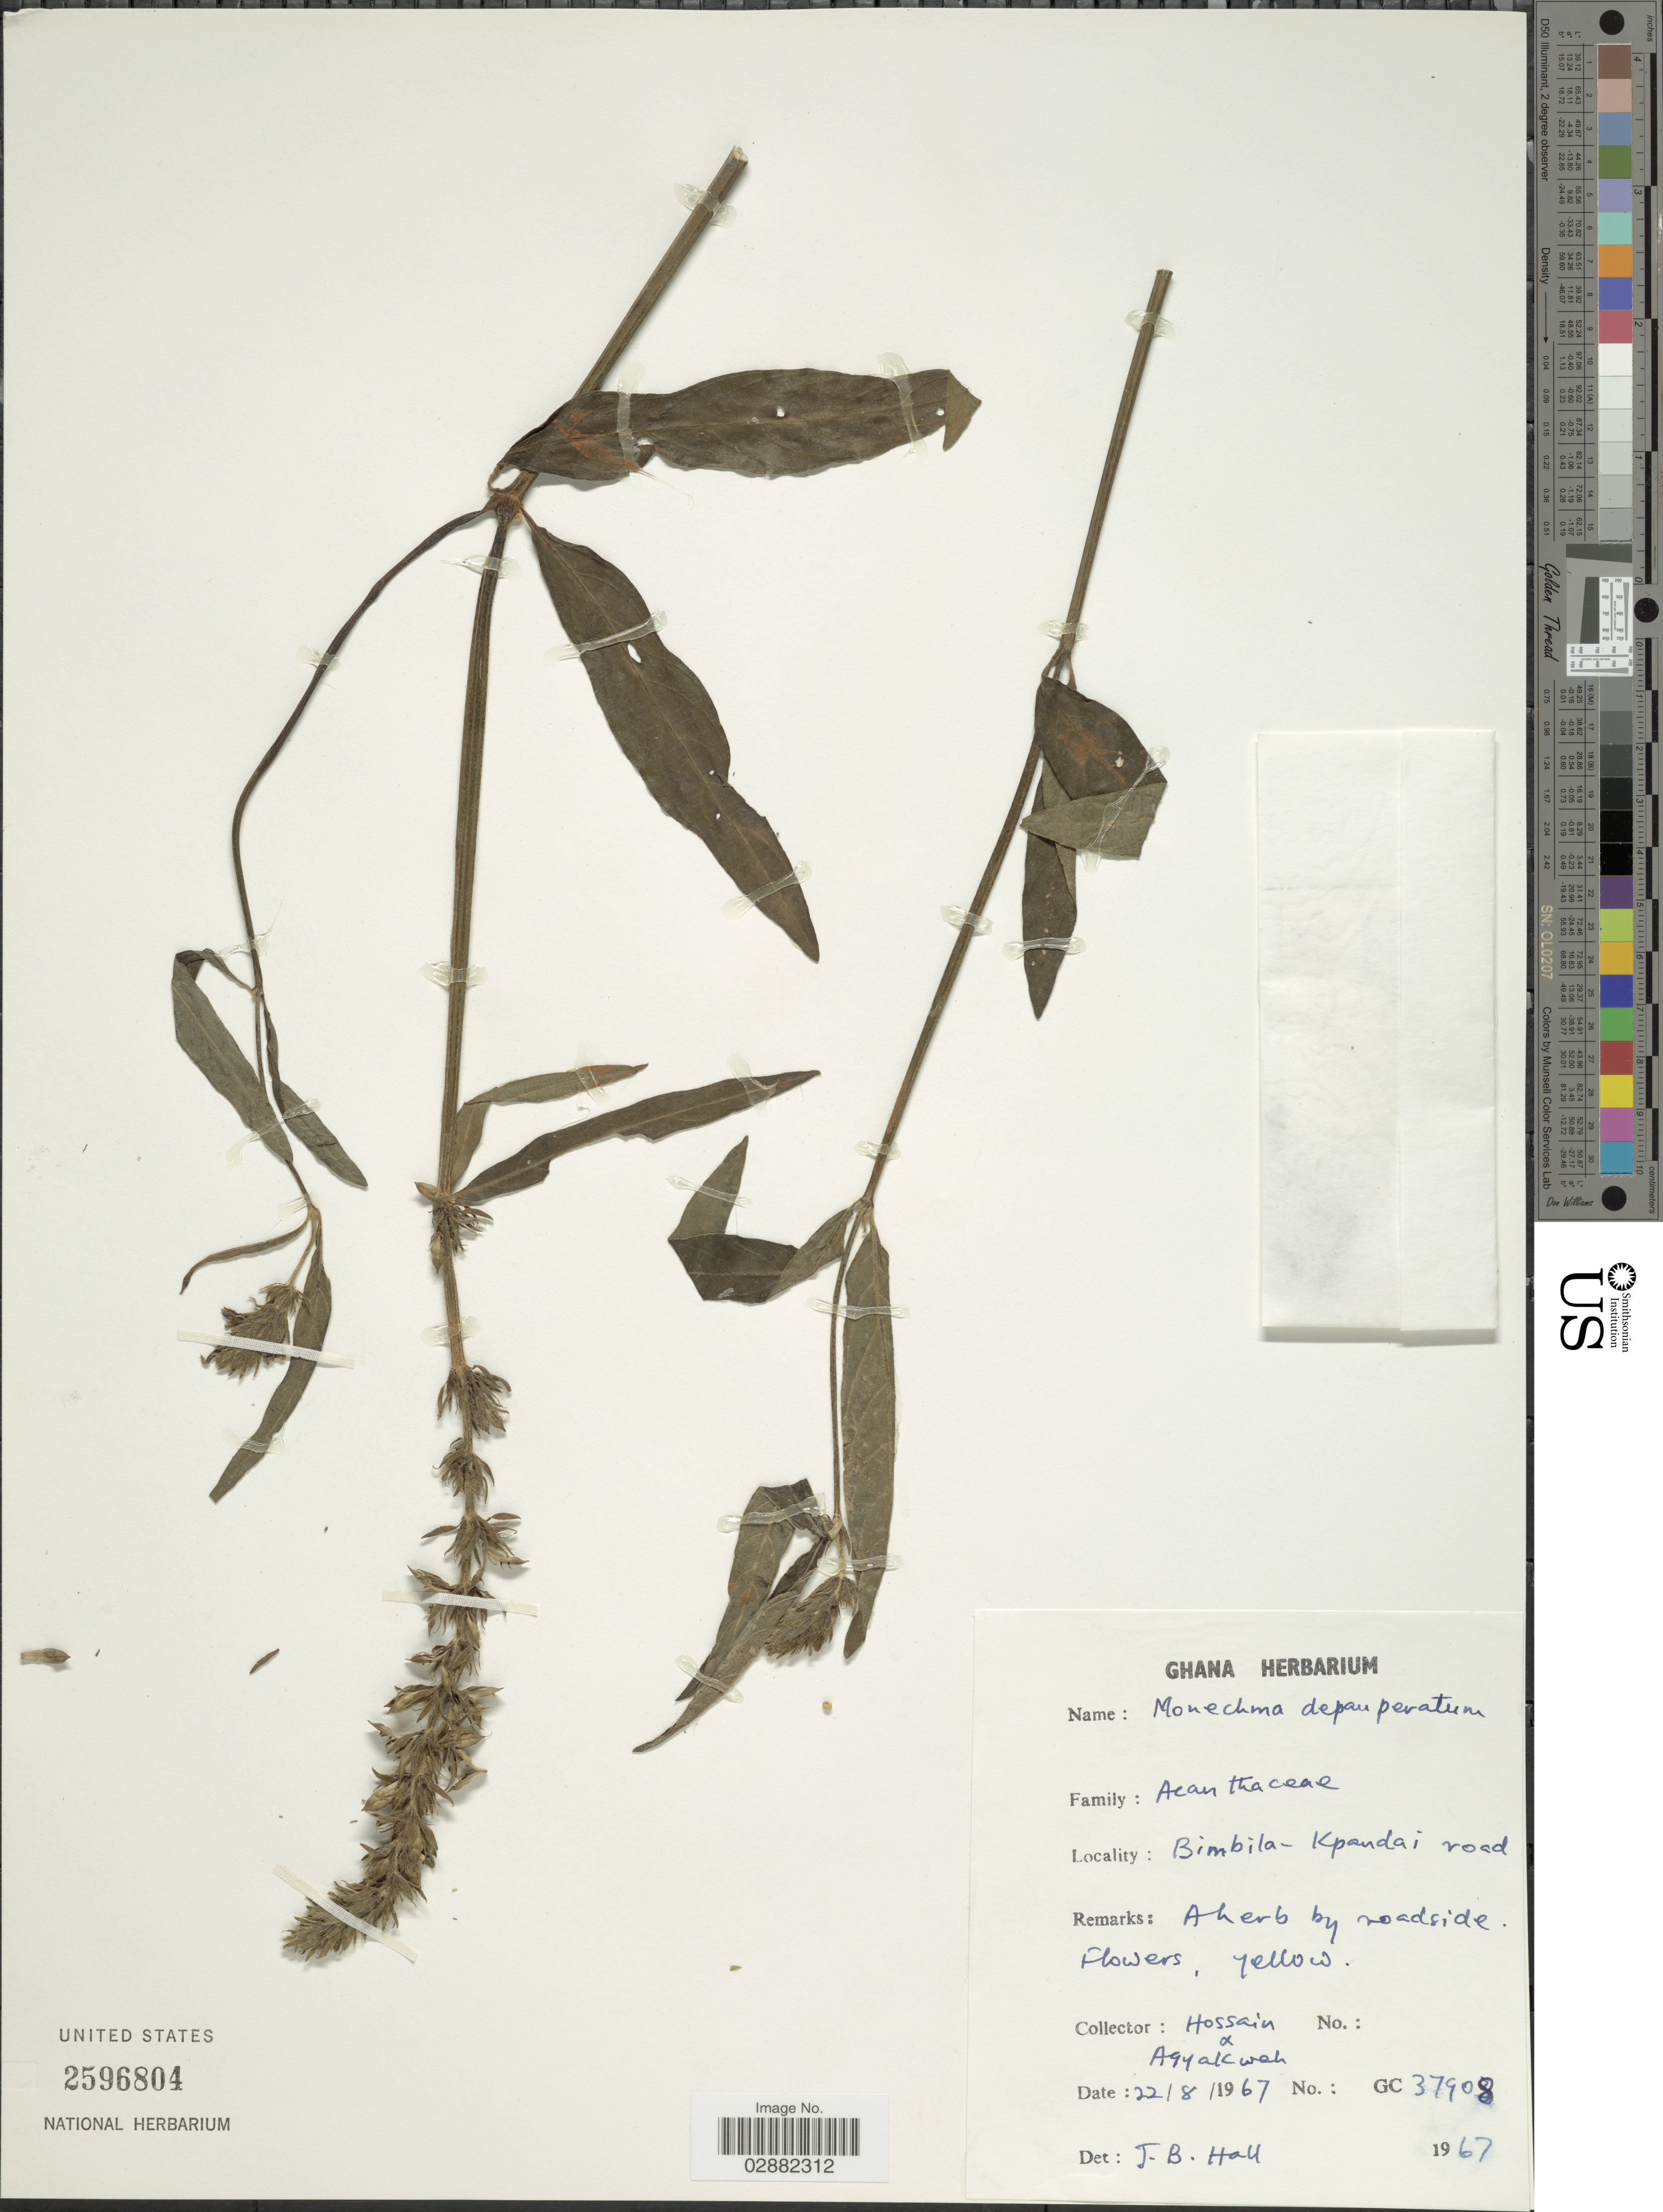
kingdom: Plantae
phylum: Tracheophyta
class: Magnoliopsida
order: Lamiales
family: Acanthaceae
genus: Justicia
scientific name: Justicia depauperata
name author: T. Anderson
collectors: Hossain & Agyakwah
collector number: GC37908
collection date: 1967-08-22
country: Ghana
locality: Bimbila - Kpandai road.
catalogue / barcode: US 2596804